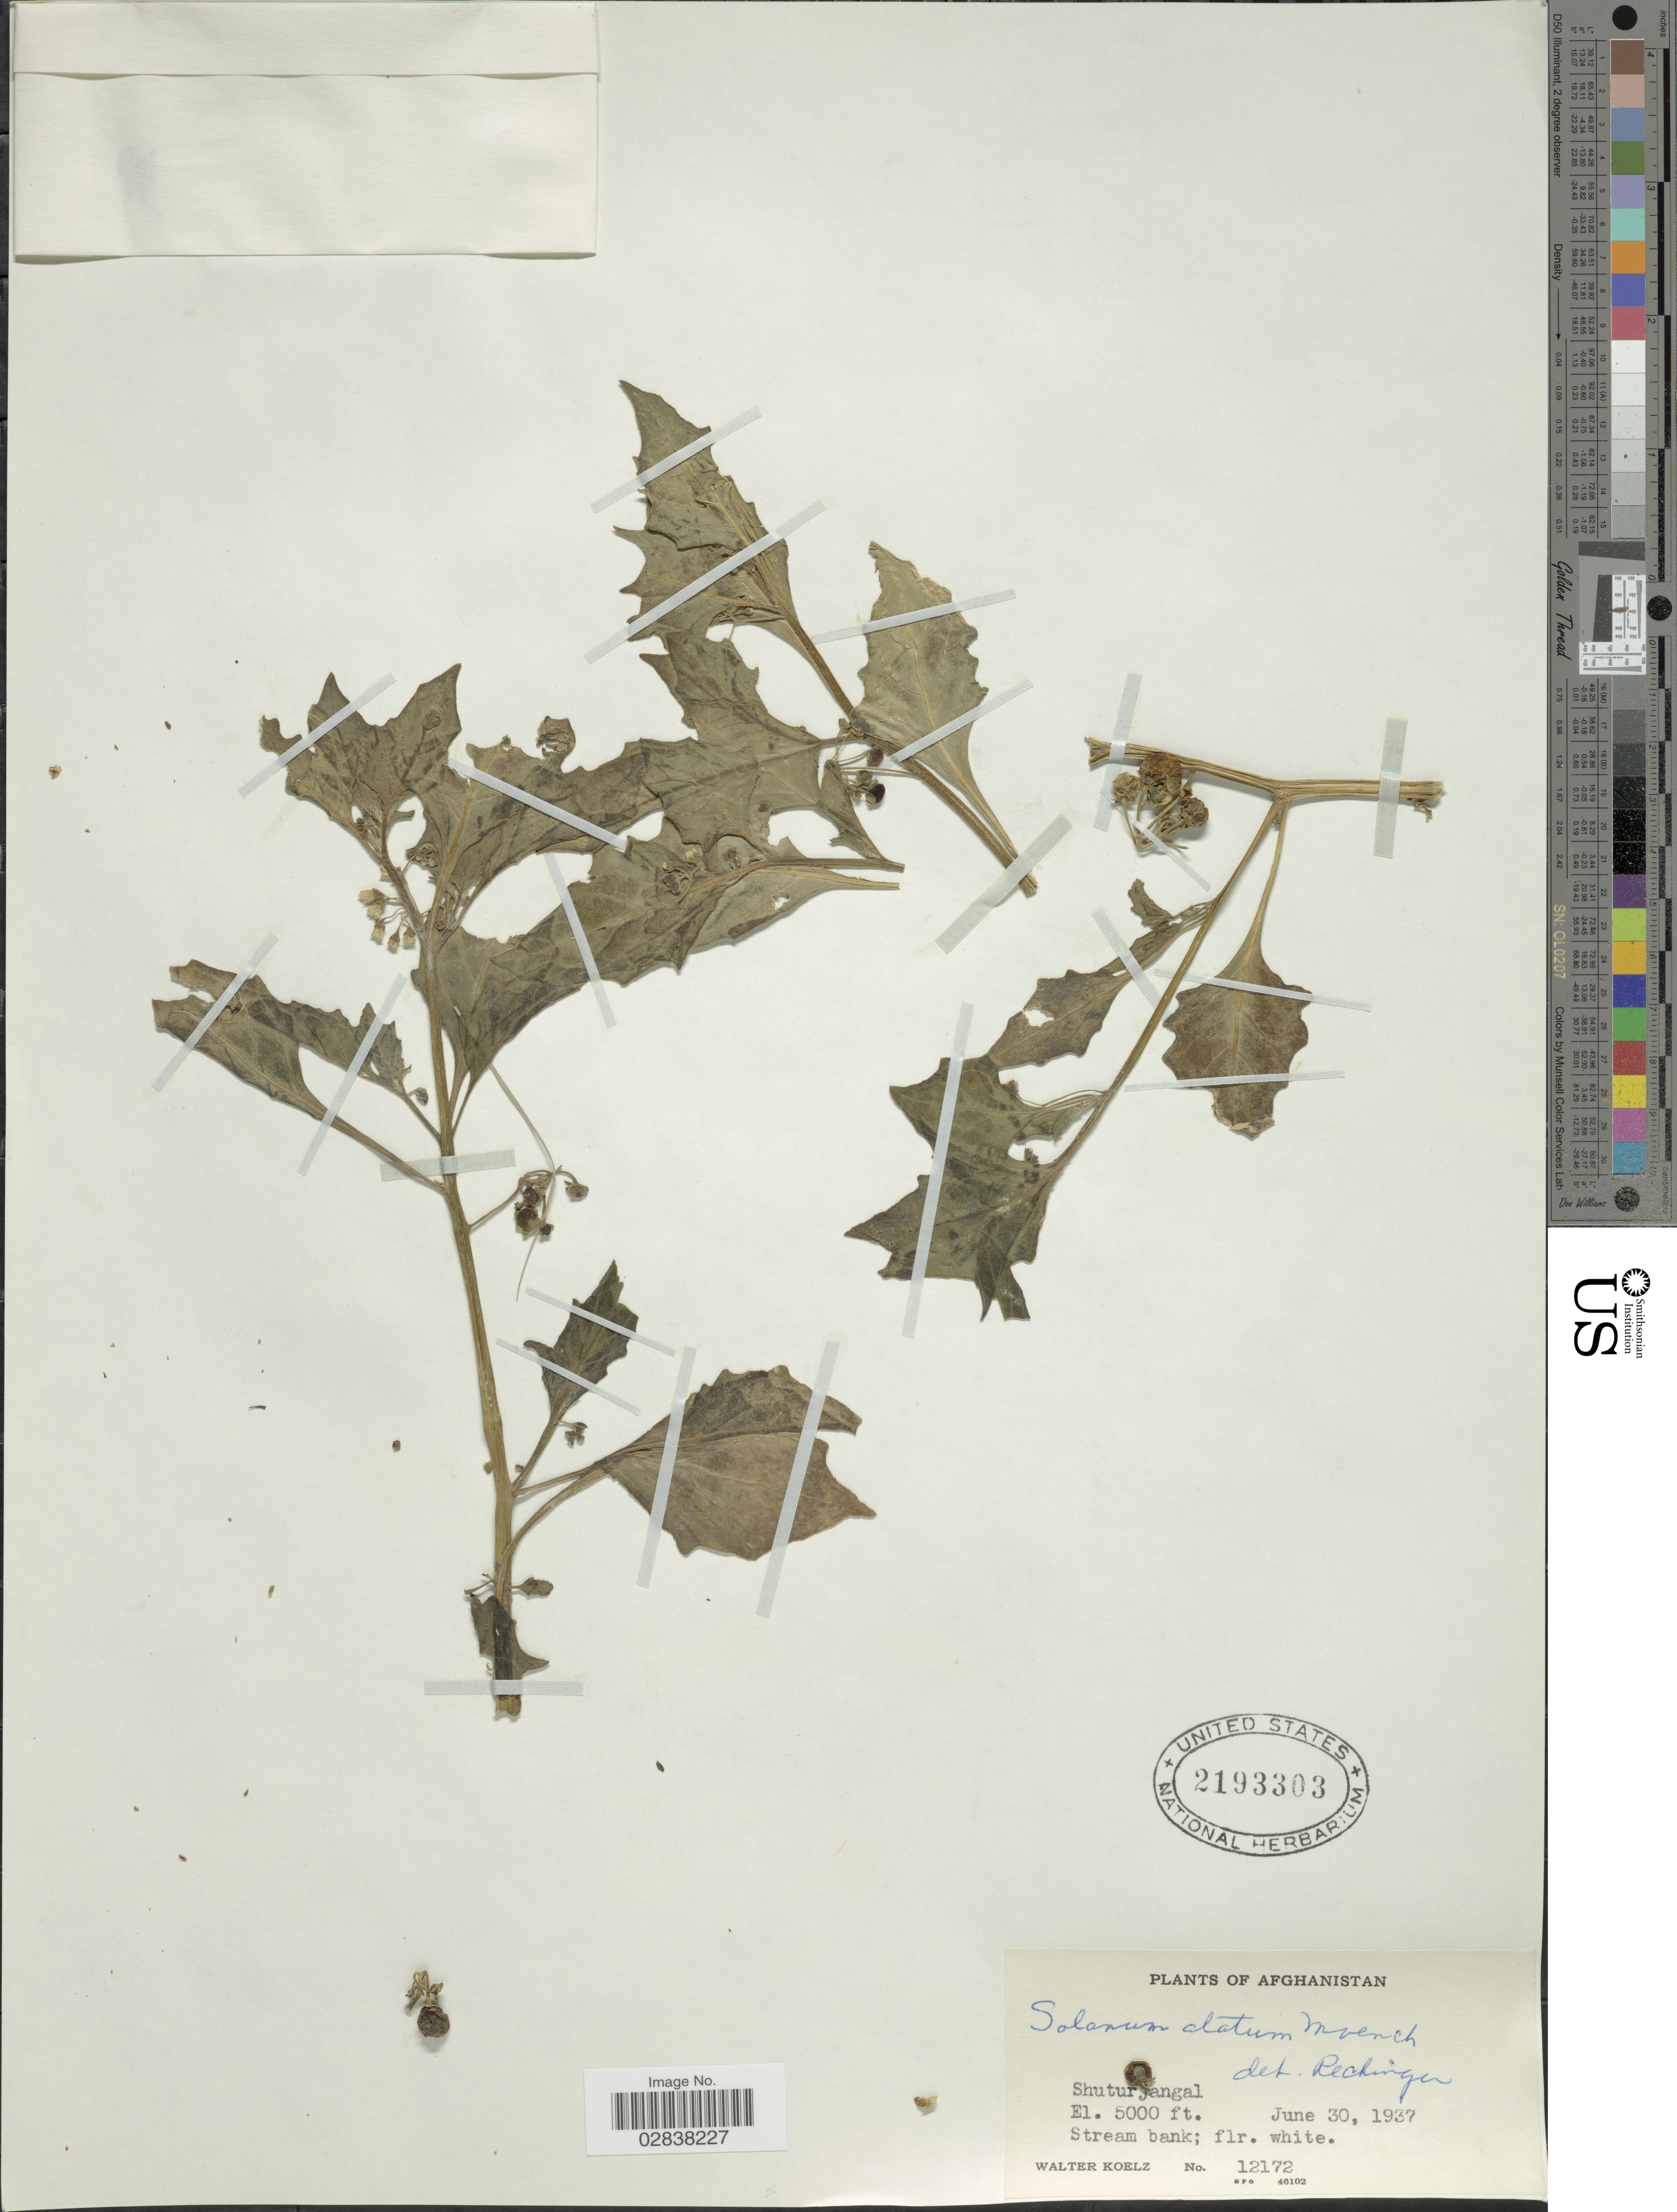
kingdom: Plantae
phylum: Tracheophyta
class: Magnoliopsida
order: Solanales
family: Solanaceae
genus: Solanum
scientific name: Solanum alatum Dunal, nom. illeg.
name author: Dunal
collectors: W. N. Koelz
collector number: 12172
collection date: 1937-06-30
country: Afghanistan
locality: Shutur jangal.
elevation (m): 1524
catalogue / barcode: US 2193303